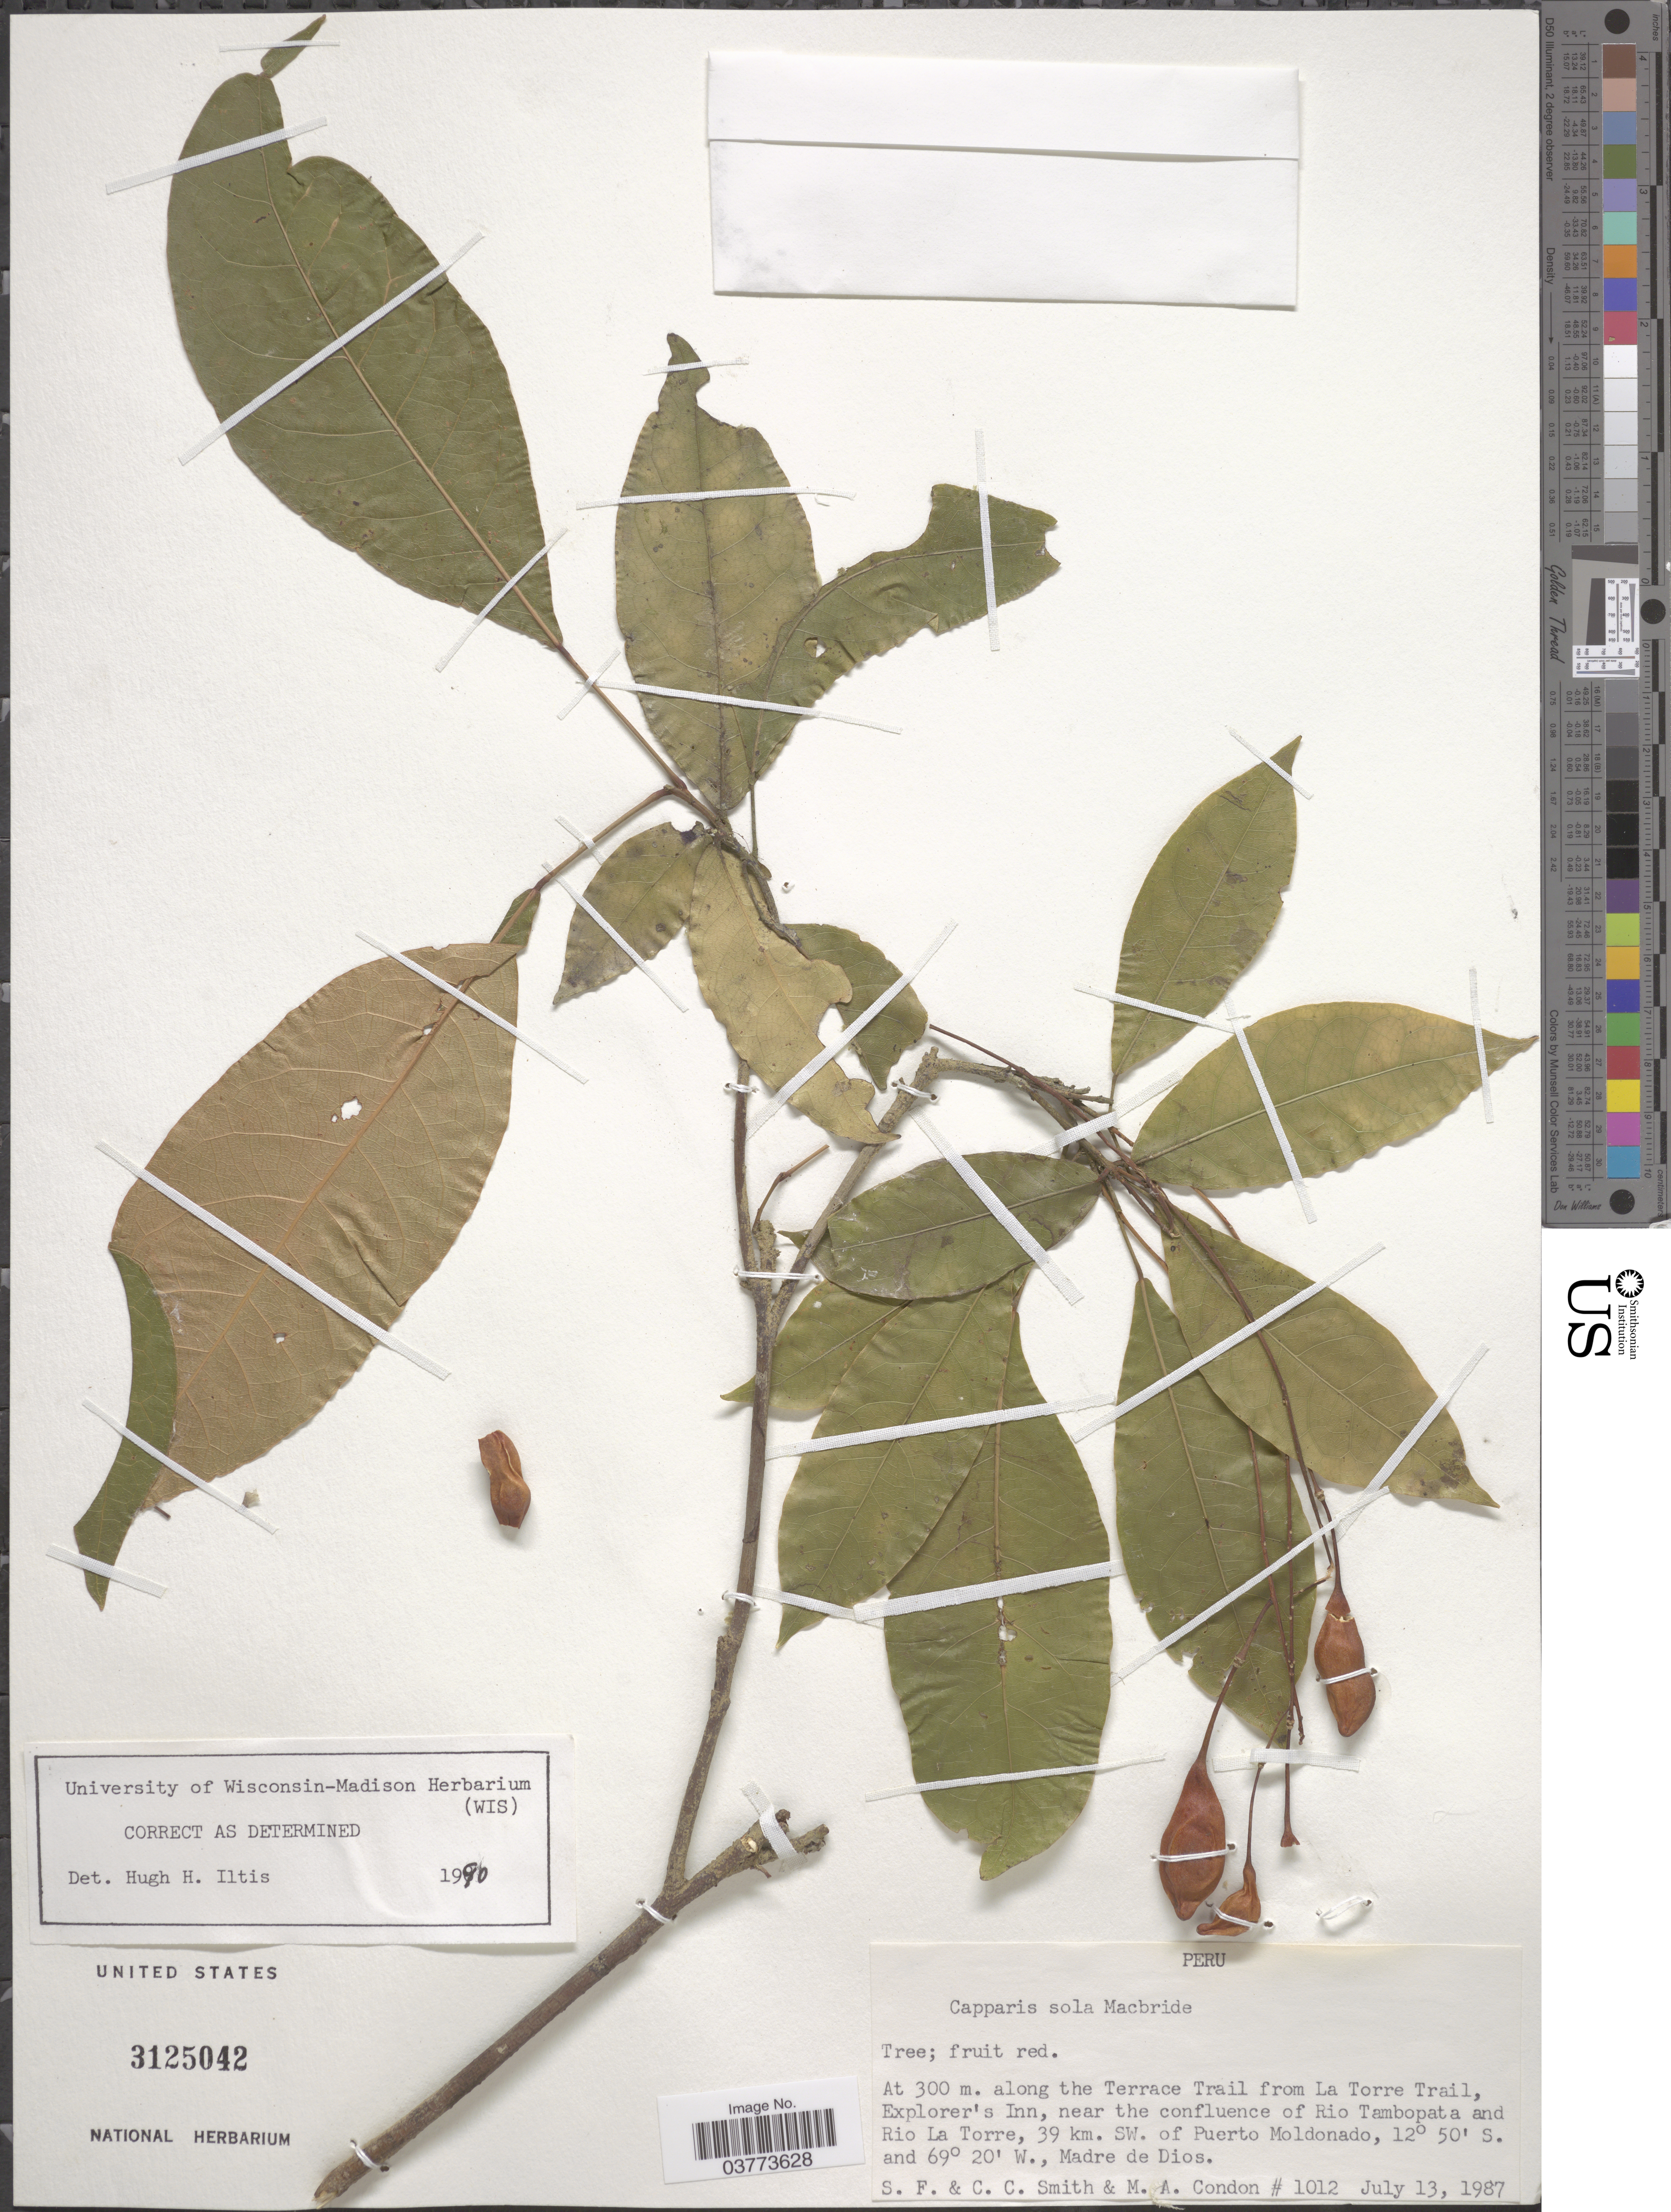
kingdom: Plantae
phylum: Tracheophyta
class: Magnoliopsida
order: Brassicales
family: Capparaceae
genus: Capparidastrum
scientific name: Capparidastrum sola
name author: (J.F. Macbr.) Iltis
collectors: S.F. Smith, C. C. Smith & M. Condon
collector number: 1012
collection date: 1987-07-13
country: Peru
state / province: Madre de Dios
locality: Along the Terrace Trail from La Torre Trail, Explorer's Inn, near the confluence of Rio Tambopata and Rio La Torre, 39 km. SW. of Puerto Moldonado.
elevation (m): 300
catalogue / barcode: US 3125042